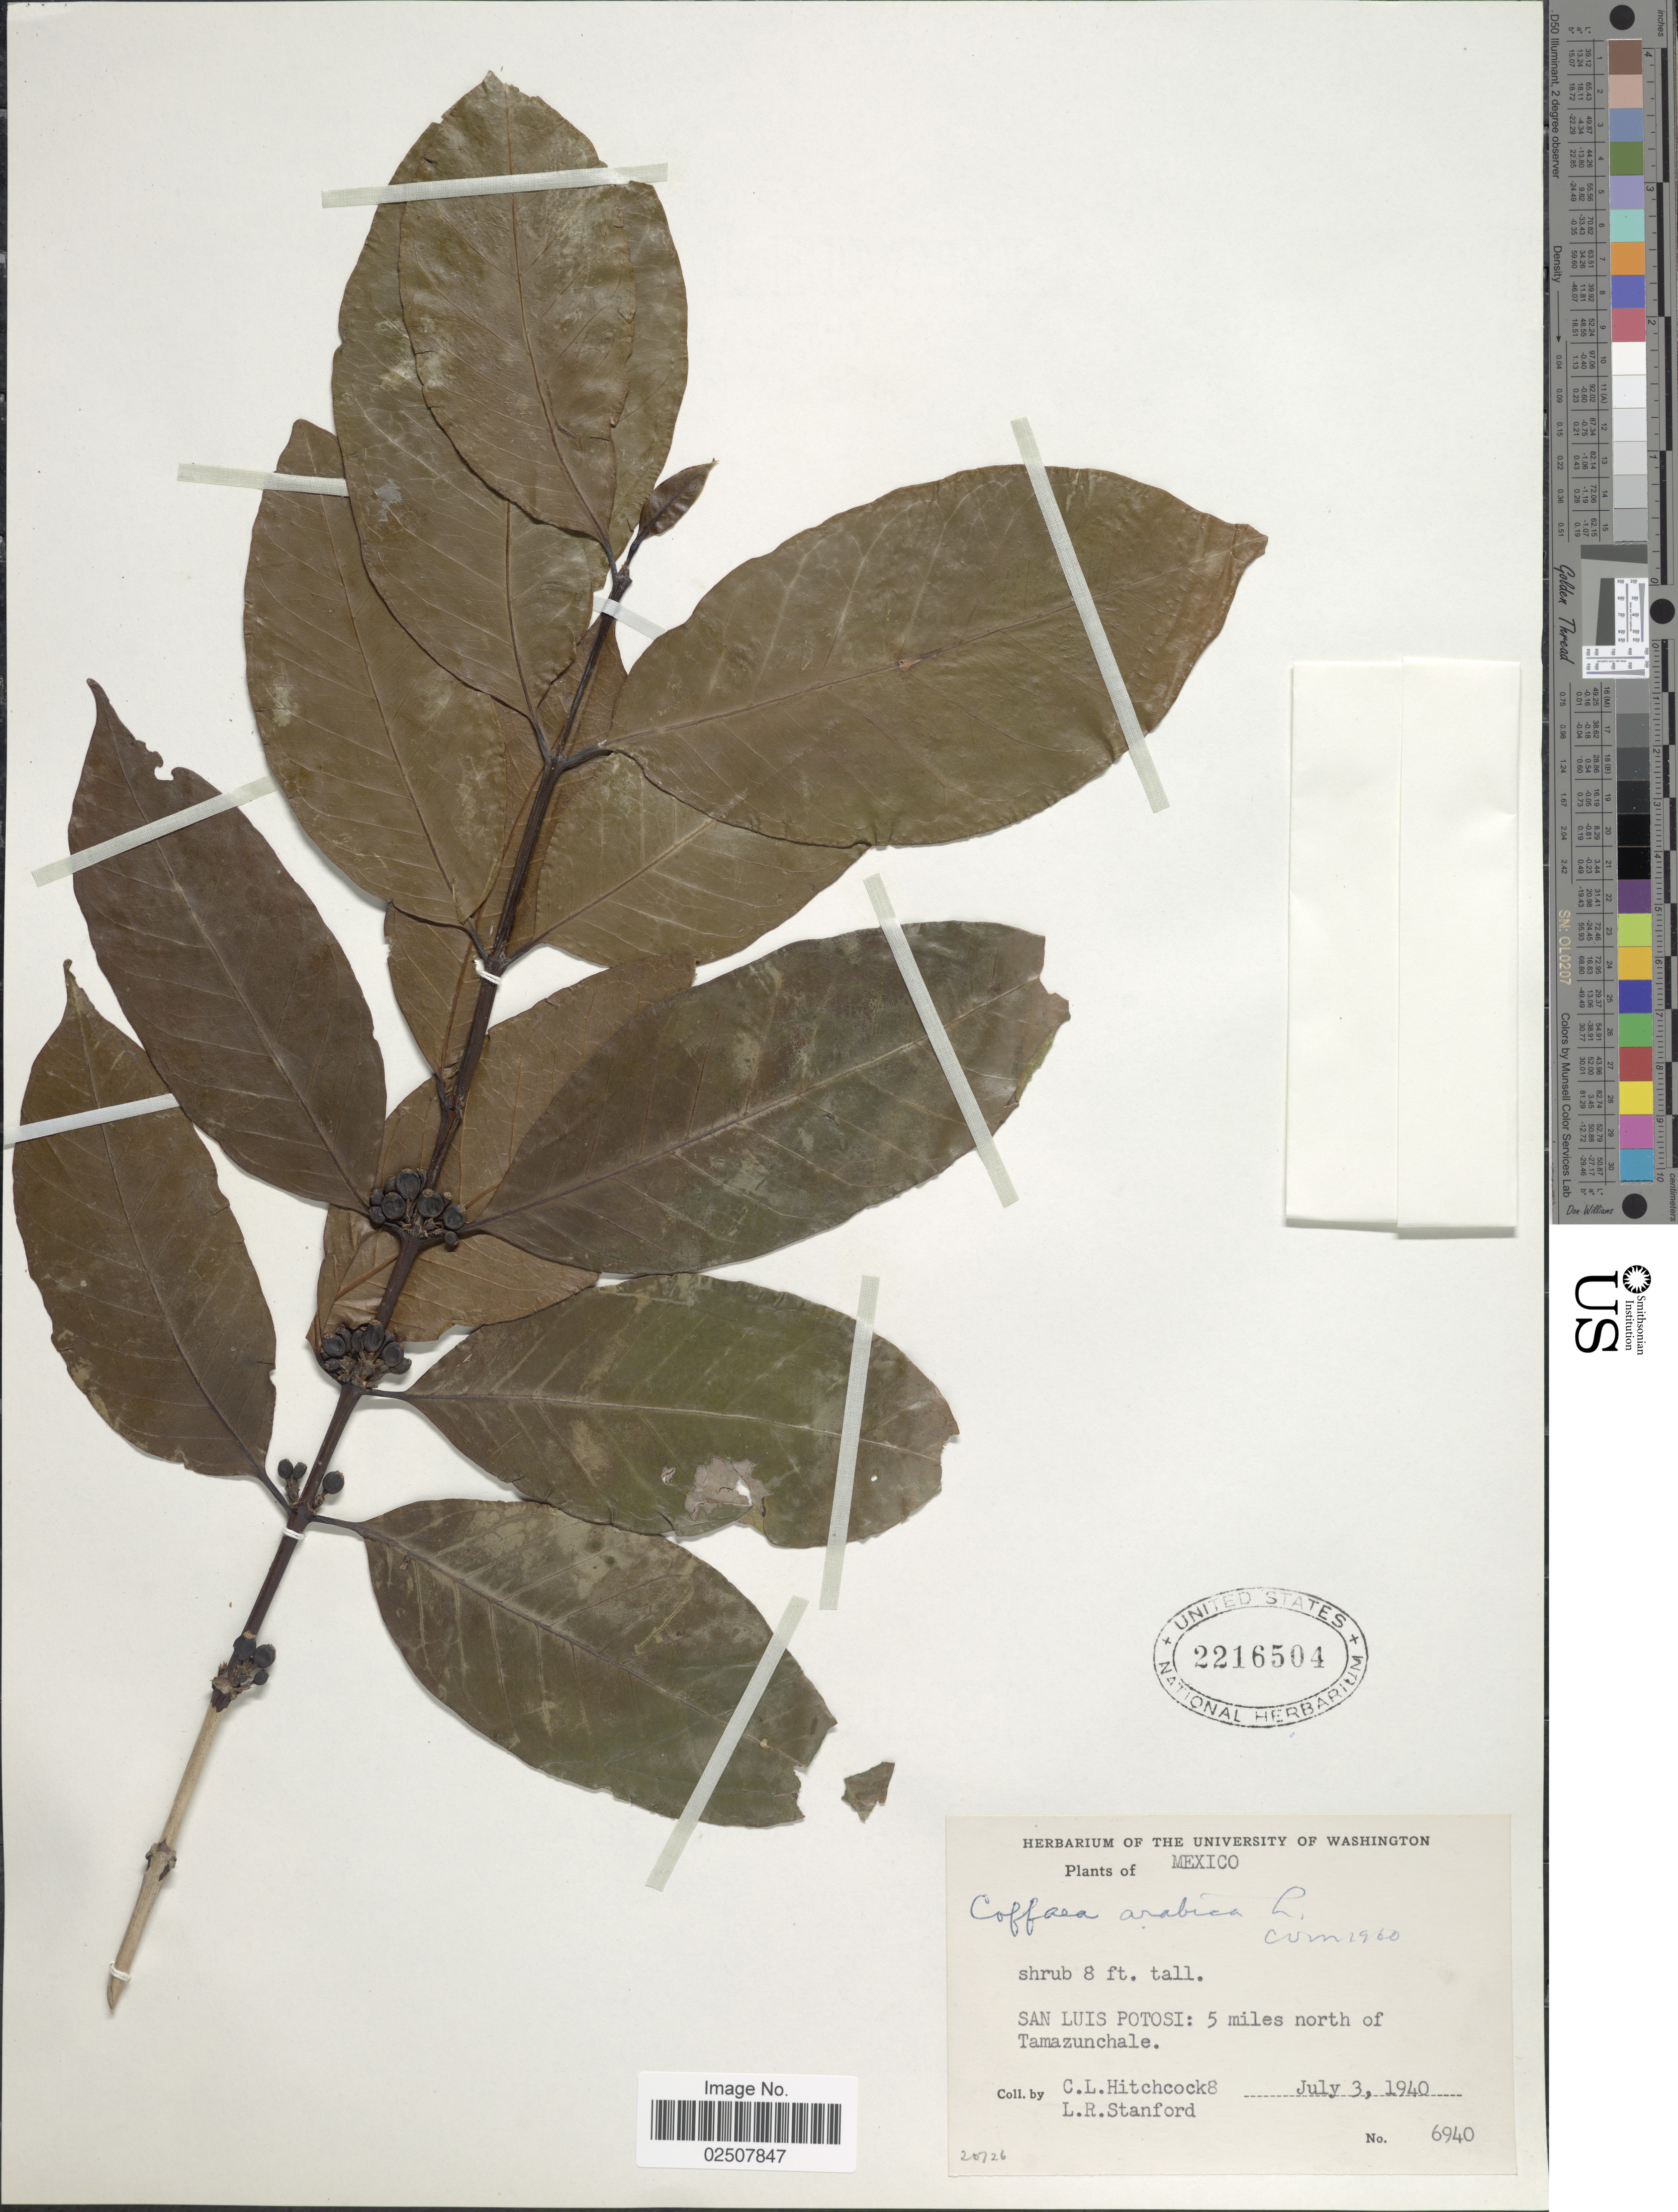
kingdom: Plantae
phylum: Tracheophyta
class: Magnoliopsida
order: Gentianales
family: Rubiaceae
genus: Coffea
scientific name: Coffea arabica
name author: L.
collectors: C. L. Hitchcock & L. R. Stanford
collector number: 6940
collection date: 1940-07-03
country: Mexico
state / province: San Luis Potosí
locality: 5 miles north of Tamazunchale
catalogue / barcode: US 2216504